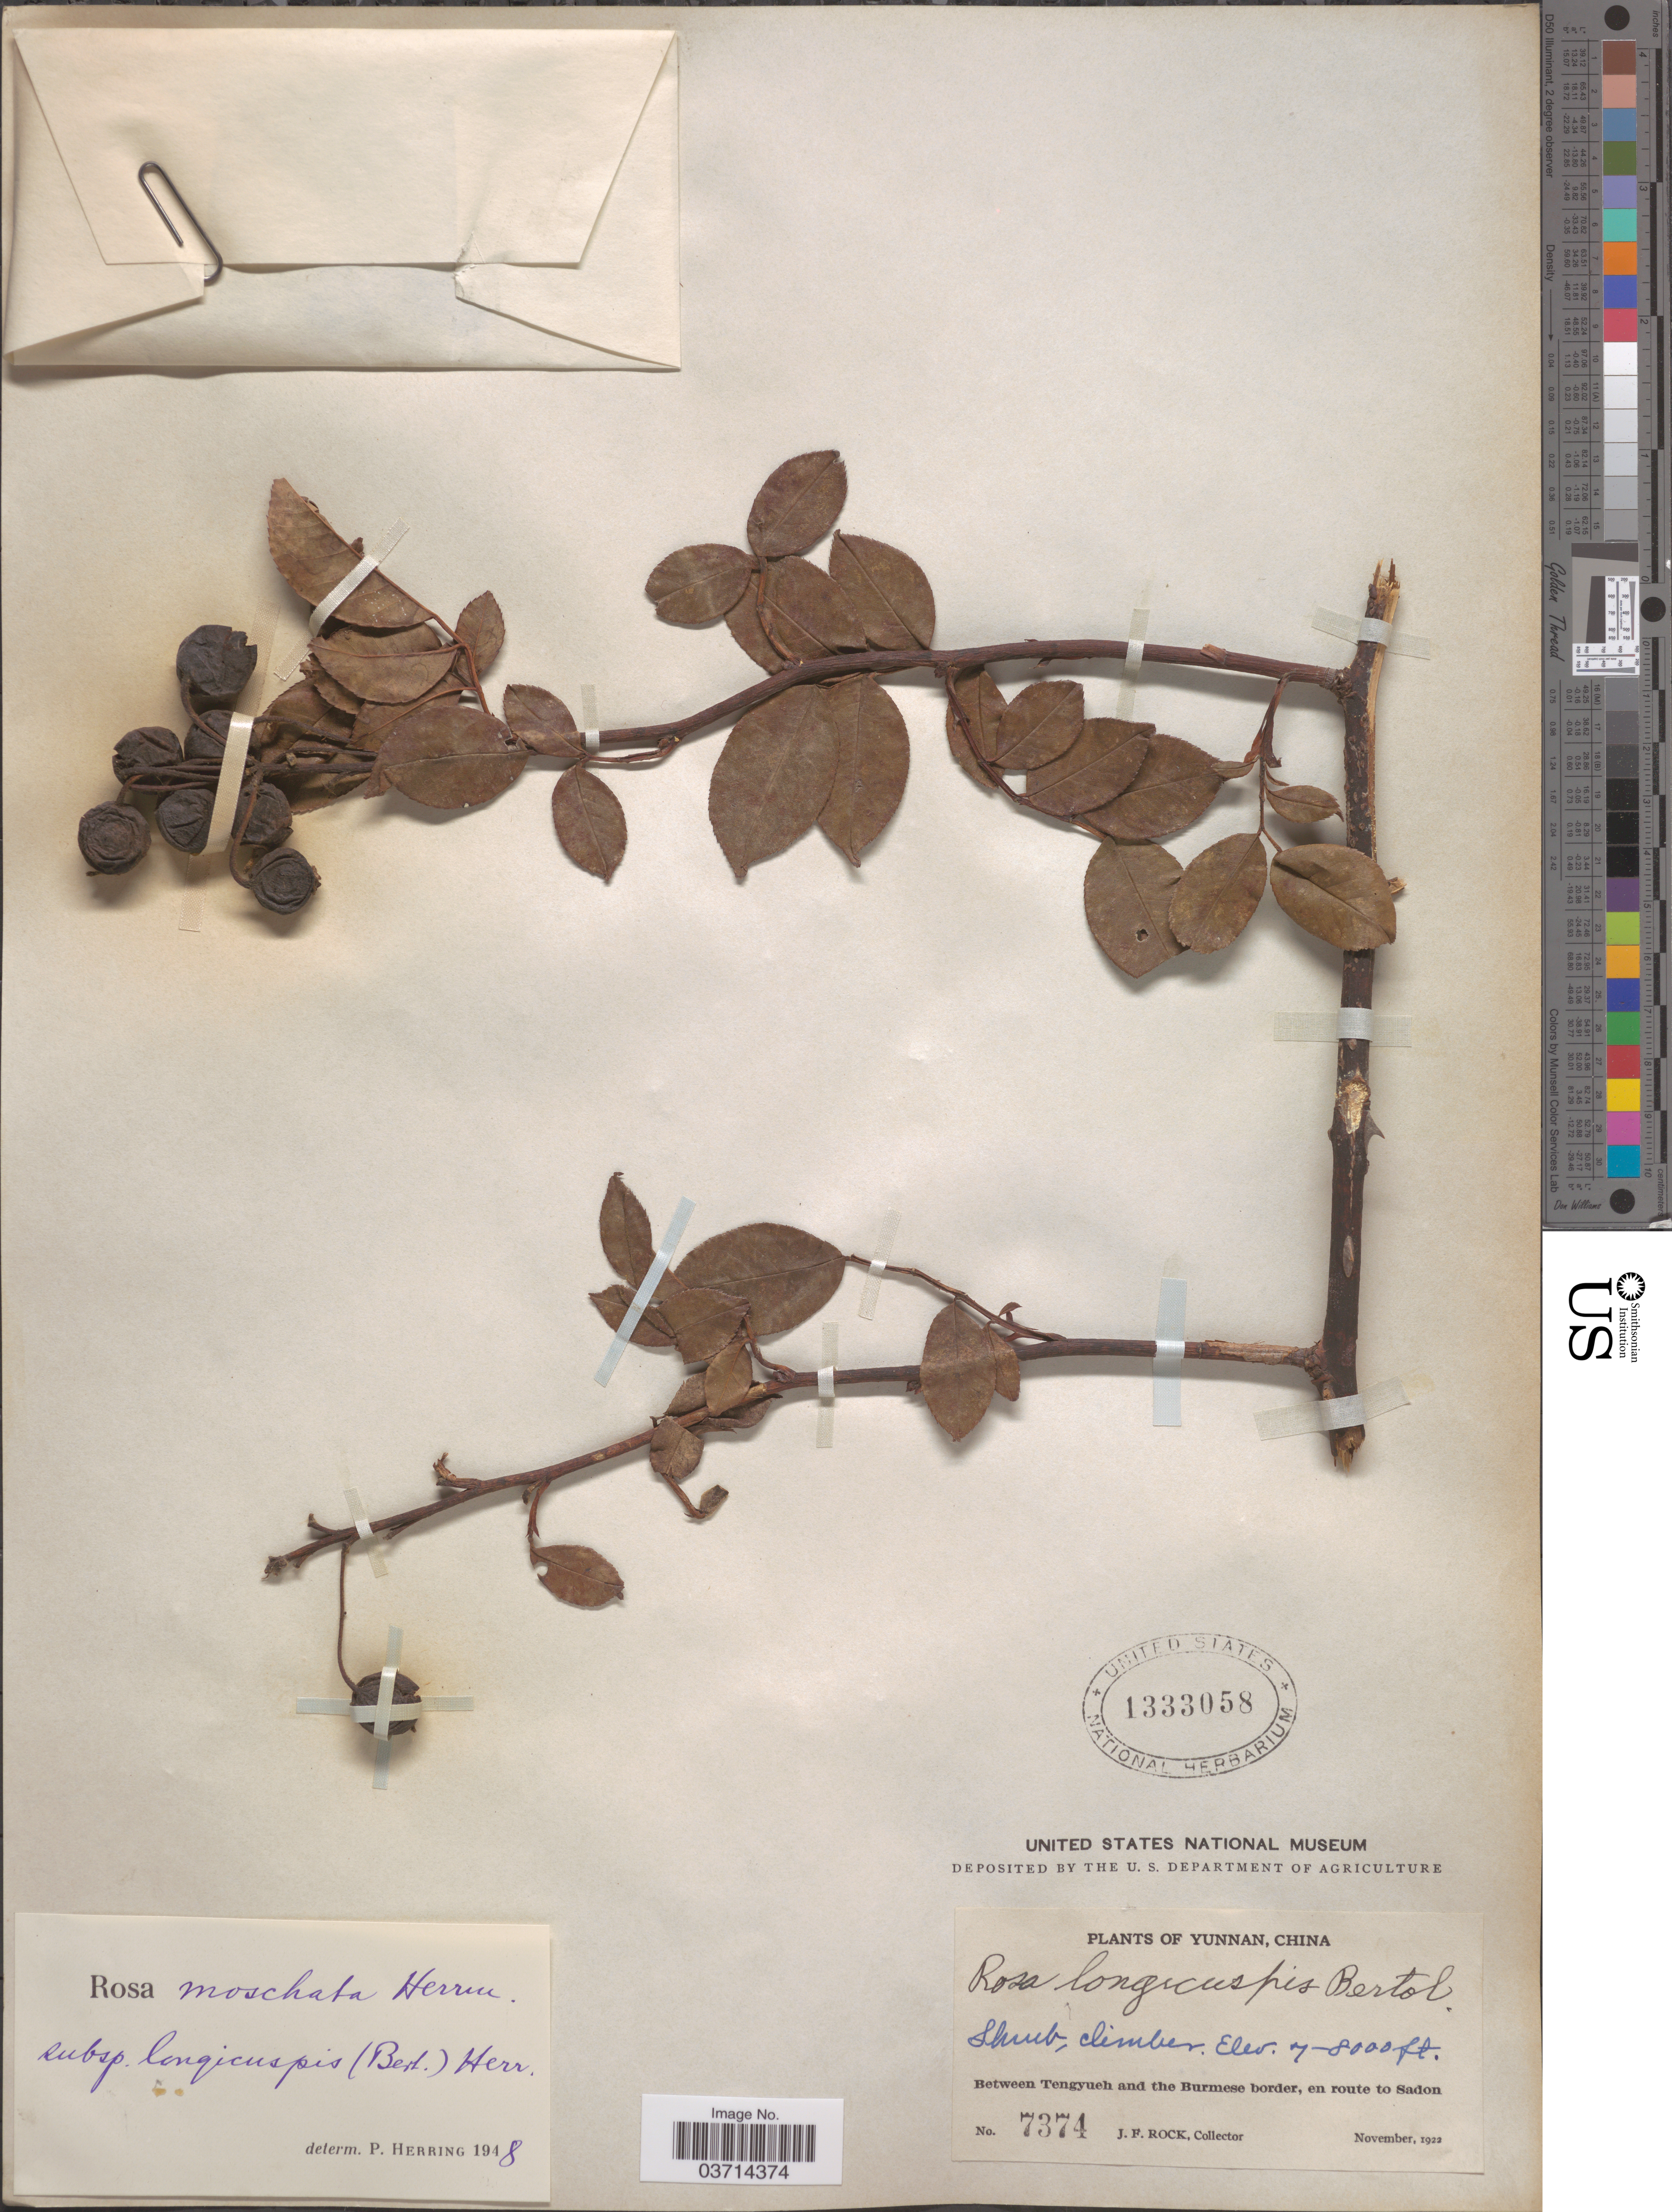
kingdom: Plantae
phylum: Tracheophyta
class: Magnoliopsida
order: Rosales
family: Rosaceae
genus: Rosa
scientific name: Rosa moschata subsp. longicuspis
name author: (Bertol.) Cardot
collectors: J. Rock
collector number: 7374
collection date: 1922-11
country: China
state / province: Yunnan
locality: Between Tengyueh and the Burmese border, en route to Sadon.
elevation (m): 2134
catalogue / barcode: US 1333058